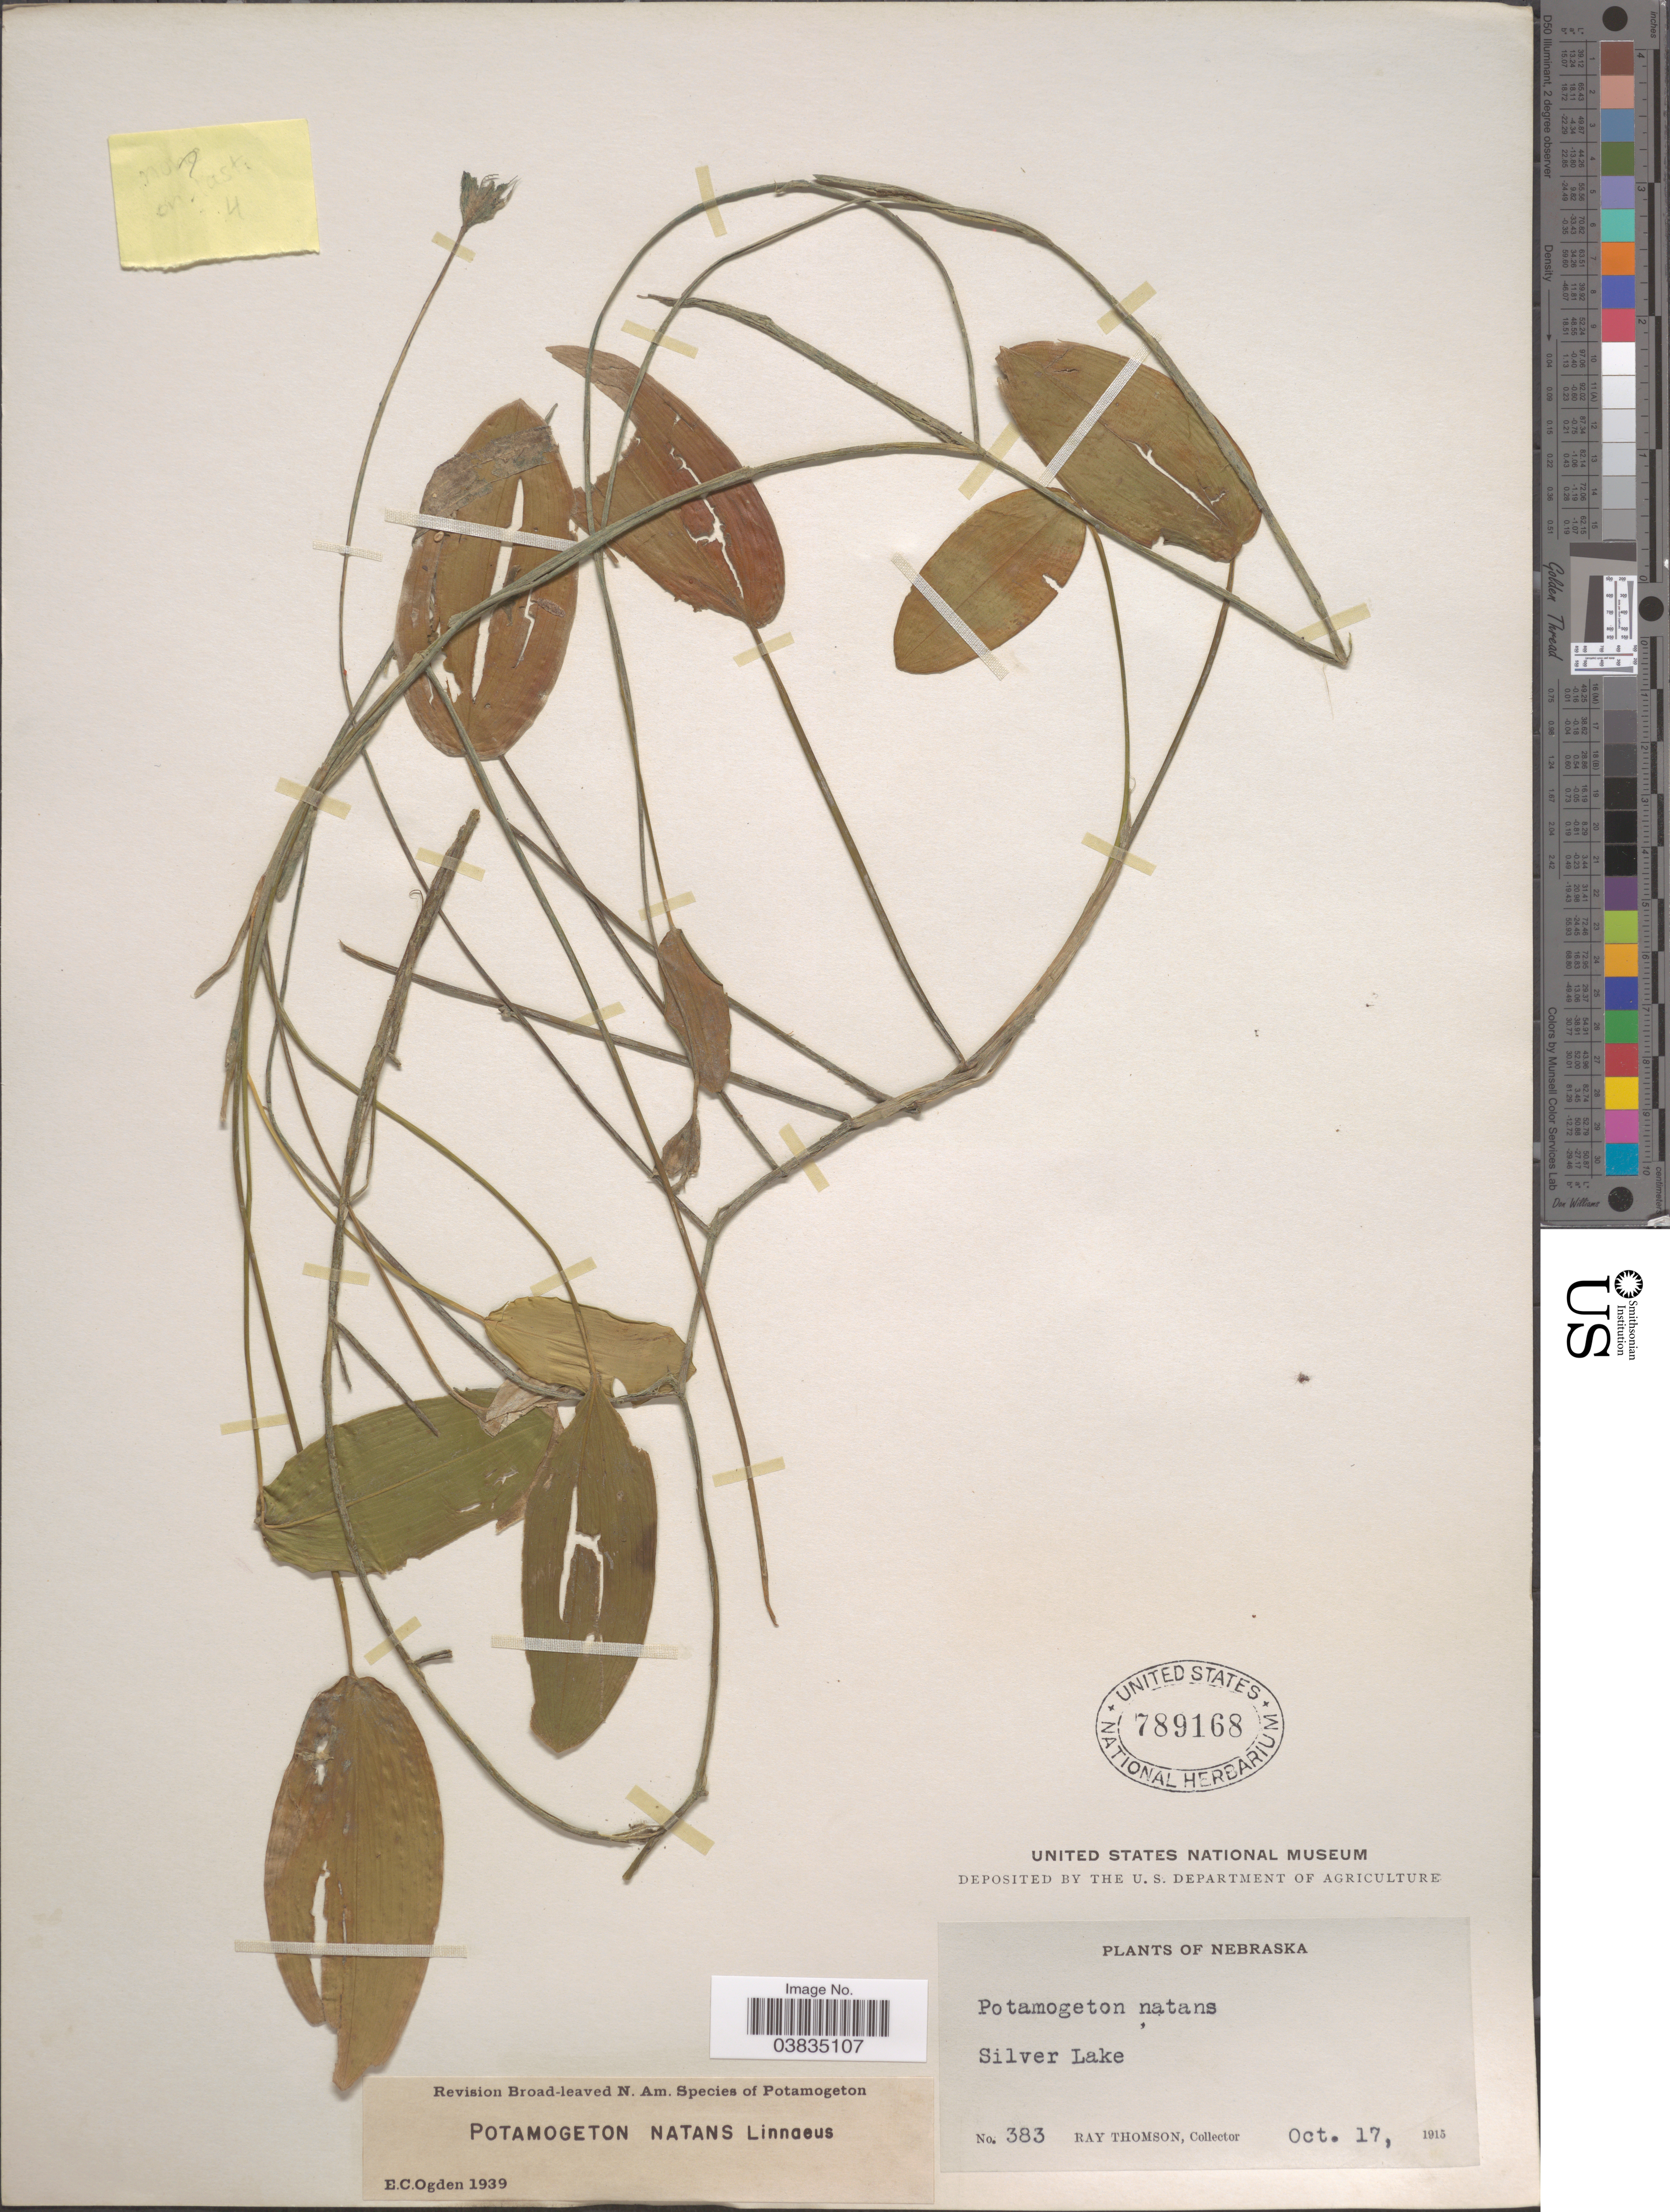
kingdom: Plantae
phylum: Tracheophyta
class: Liliopsida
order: Alismatales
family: Potamogetonaceae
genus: Potamogeton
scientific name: Potamogeton natans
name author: L.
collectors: R. Thomson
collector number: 383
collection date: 1915-10-14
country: United States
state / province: Nebraska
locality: Silver Lake.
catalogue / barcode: US 789168